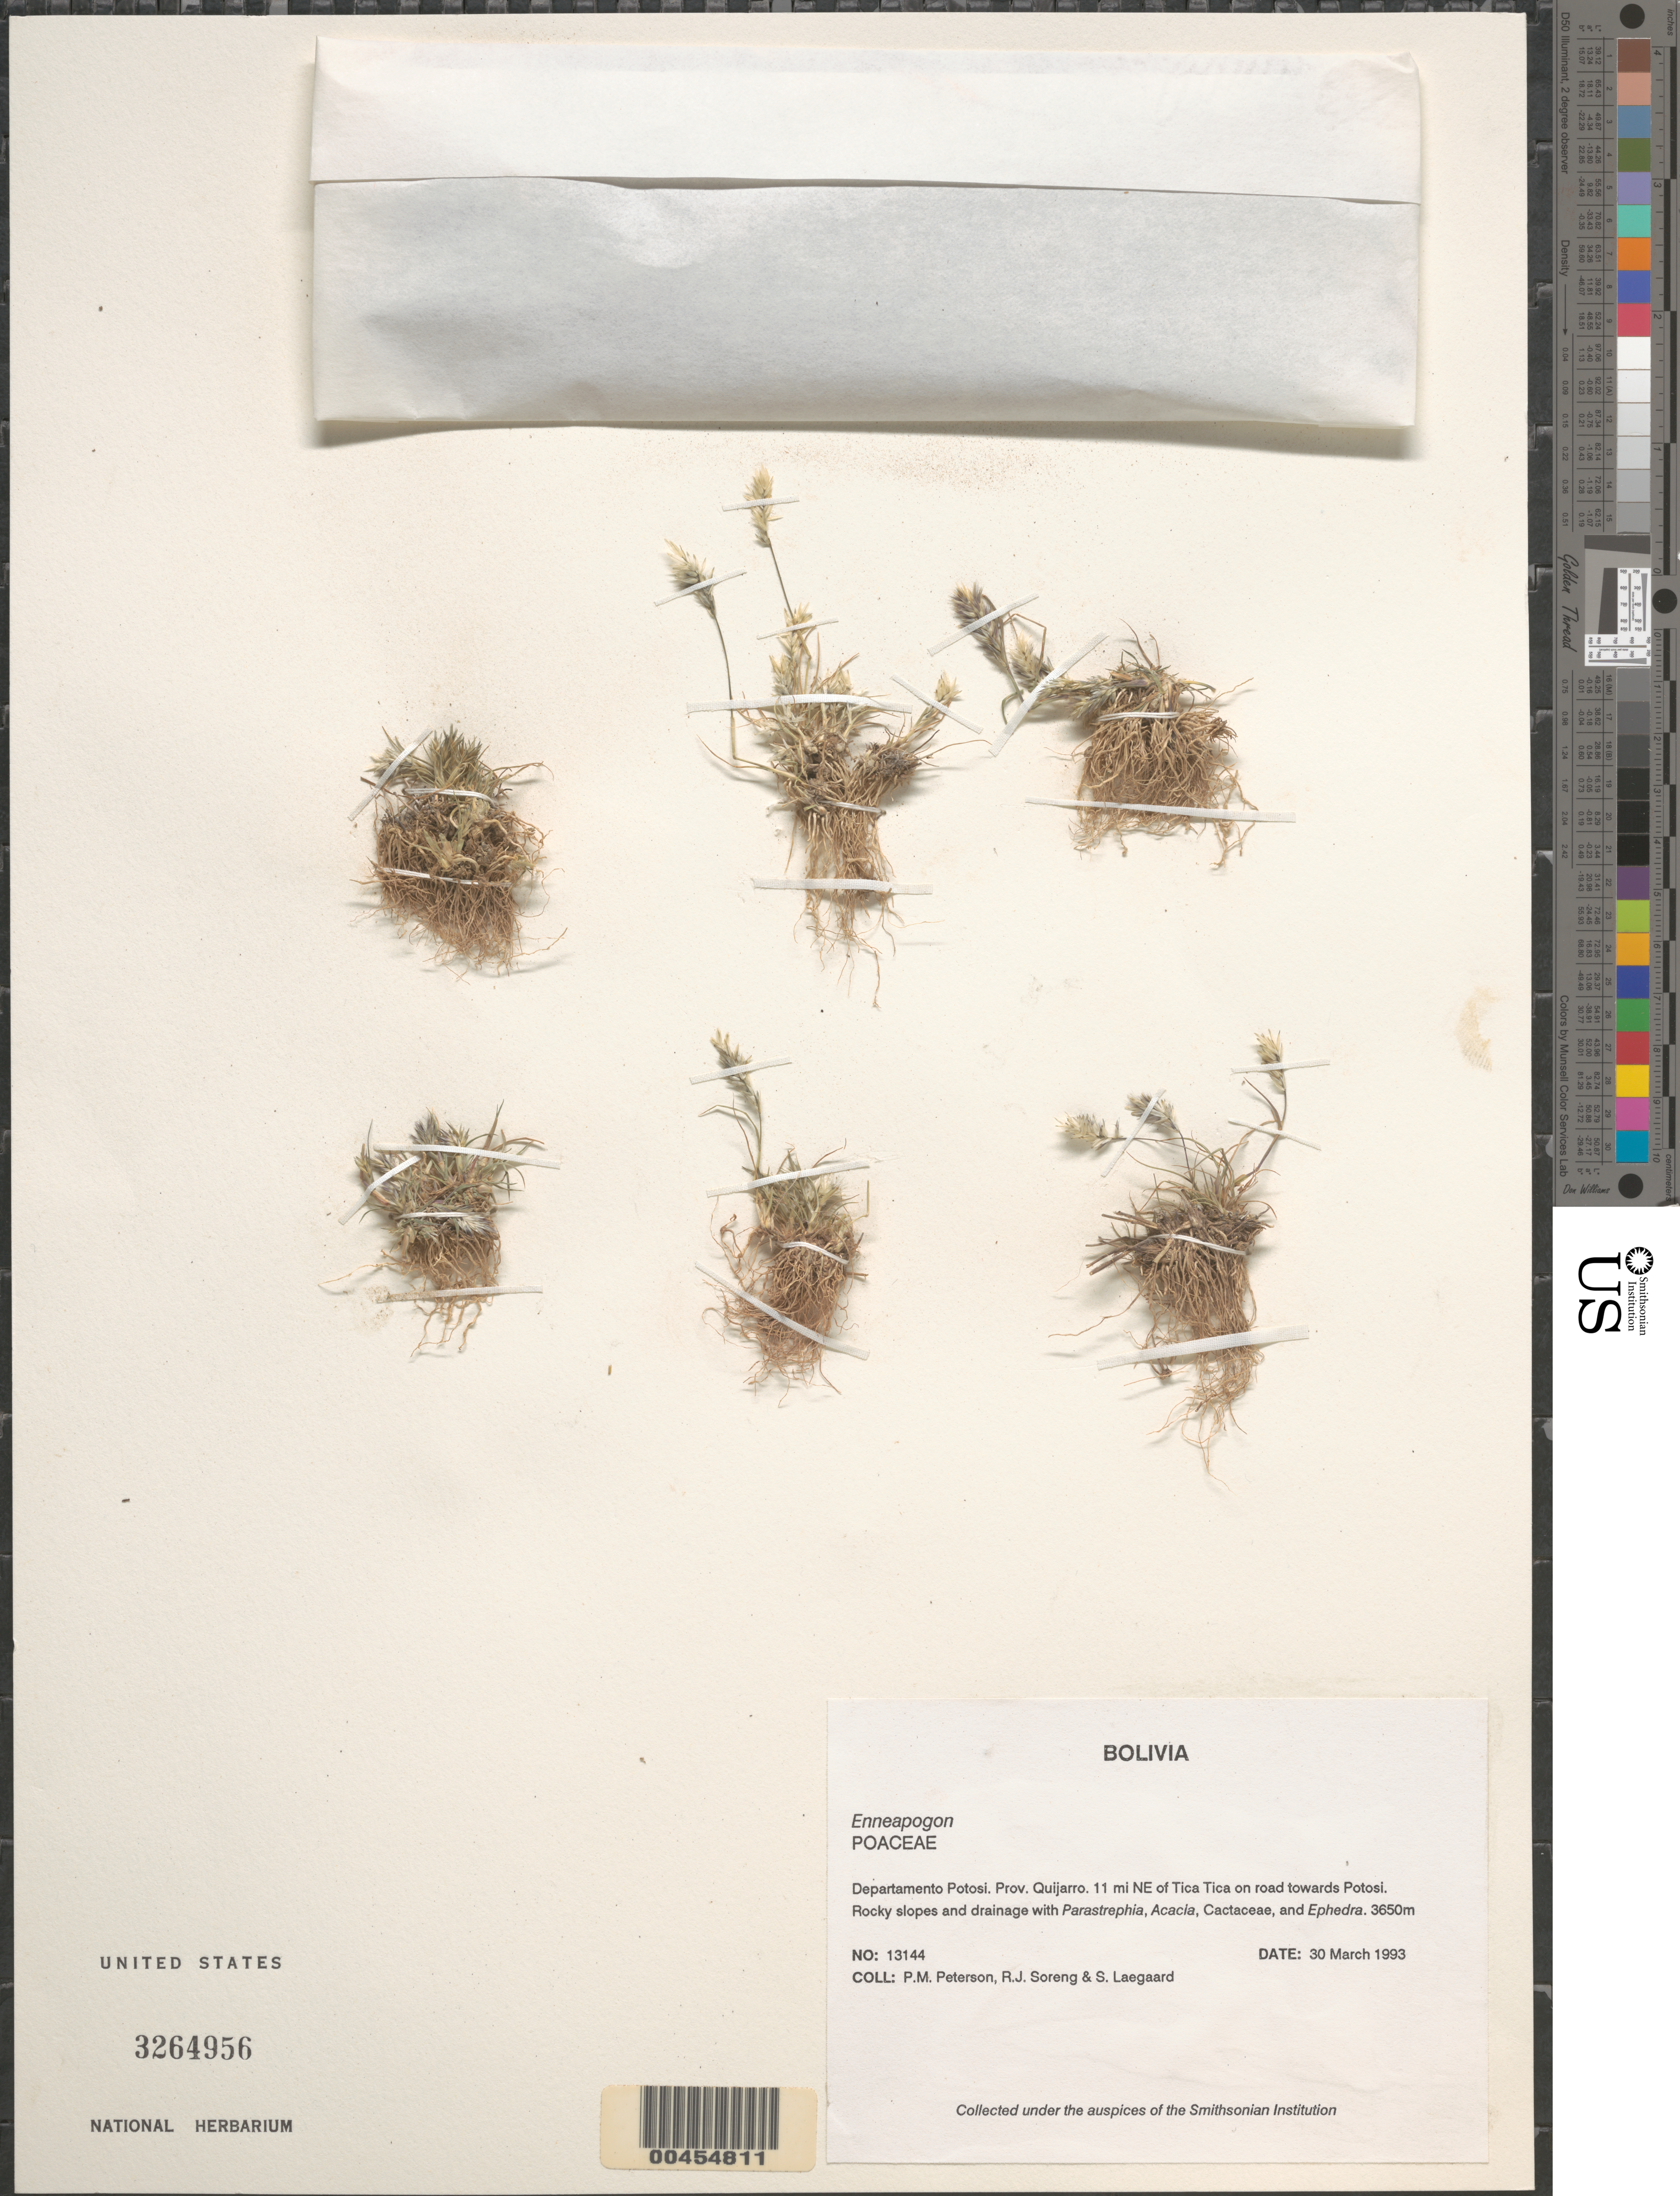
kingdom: Plantae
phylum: Tracheophyta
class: Liliopsida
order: Poales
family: Poaceae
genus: Enneapogon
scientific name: Enneapogon sp.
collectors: P. M. Peterson, R. J. Soreng & S. Lægaard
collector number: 13144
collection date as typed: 30 Mar 1993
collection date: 1993-03-30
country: Bolivia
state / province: Potosí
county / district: Quijarro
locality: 11 mi NE of Tica Tica on road towards Potosi.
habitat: Rocky slopes and drainage with Parastrephia, Acacia, Cactaceae, and Ephedra.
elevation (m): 3650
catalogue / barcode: US 3264956